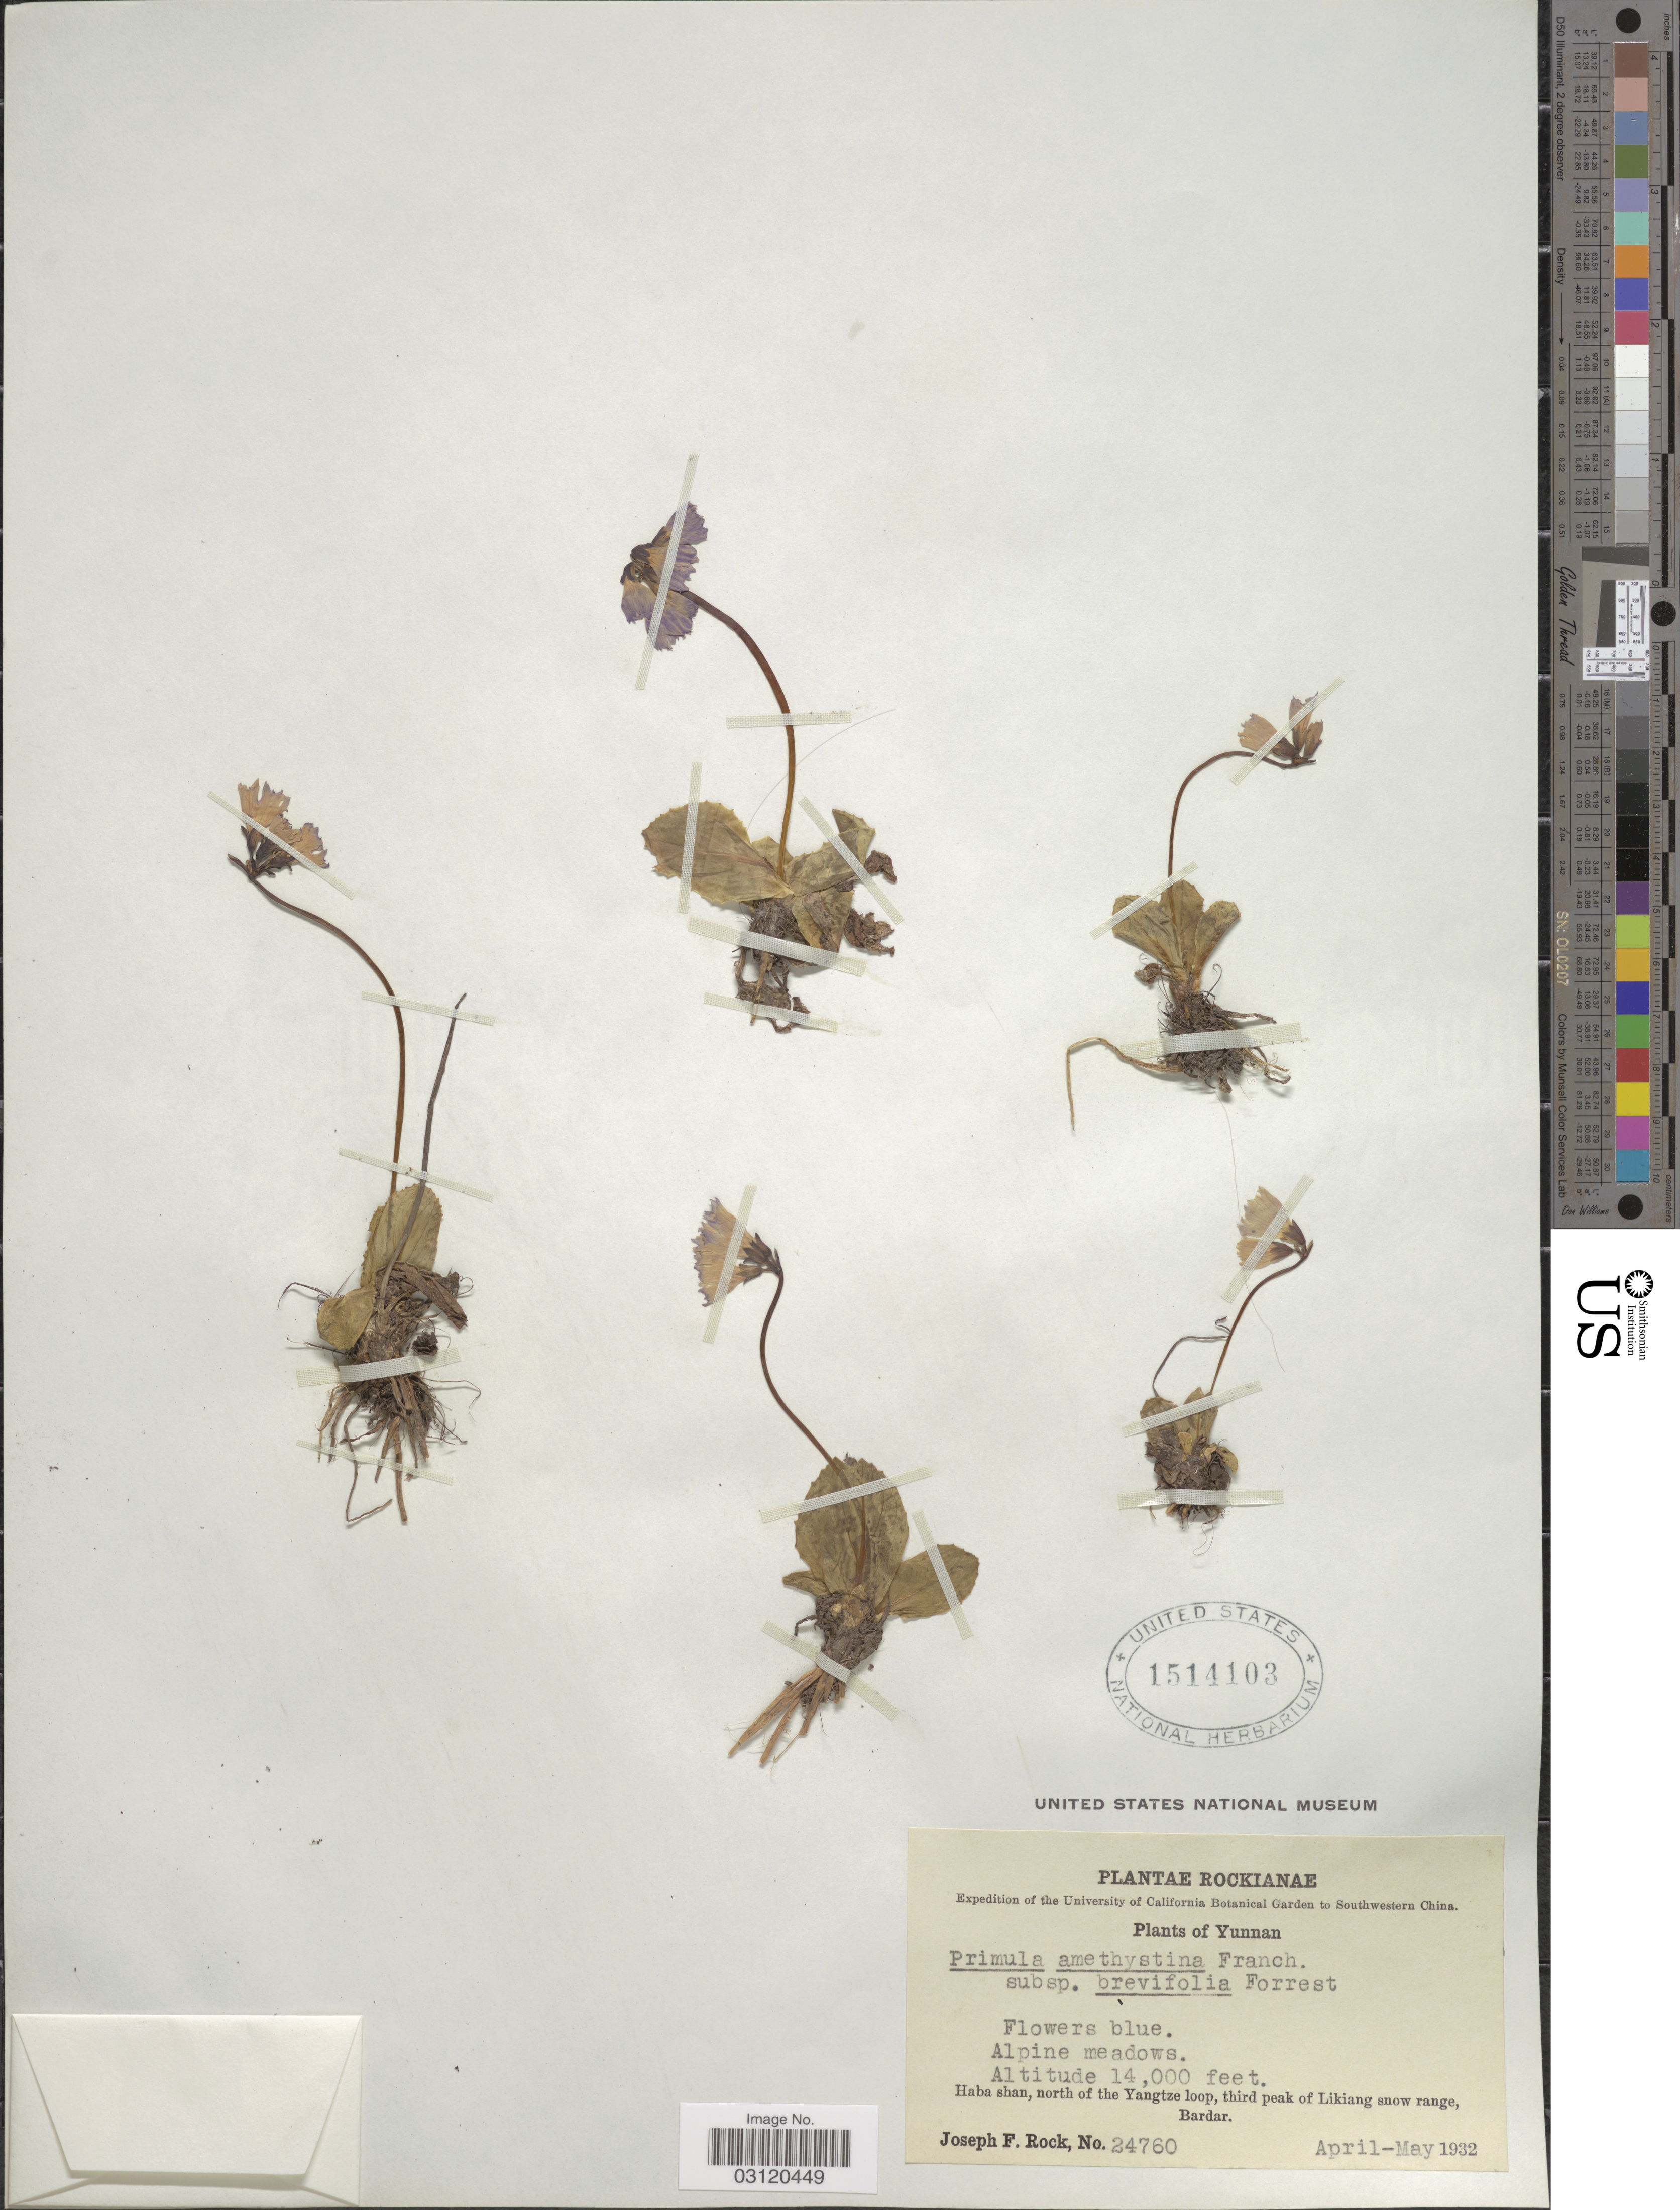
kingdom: Plantae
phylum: Tracheophyta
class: Magnoliopsida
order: Ericales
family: Primulaceae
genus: Primula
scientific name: Primula amethystina subsp. brevifolia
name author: (Forrest) W.W. Sm. & Forrest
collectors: J. F. Rock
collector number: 24760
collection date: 1932-04/1932-05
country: China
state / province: Yunnan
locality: Southwestern China. Haba shan, north of the Yangtze loop, third peak of Likiang snow range, Bardar.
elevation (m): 4267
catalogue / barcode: US 1514103